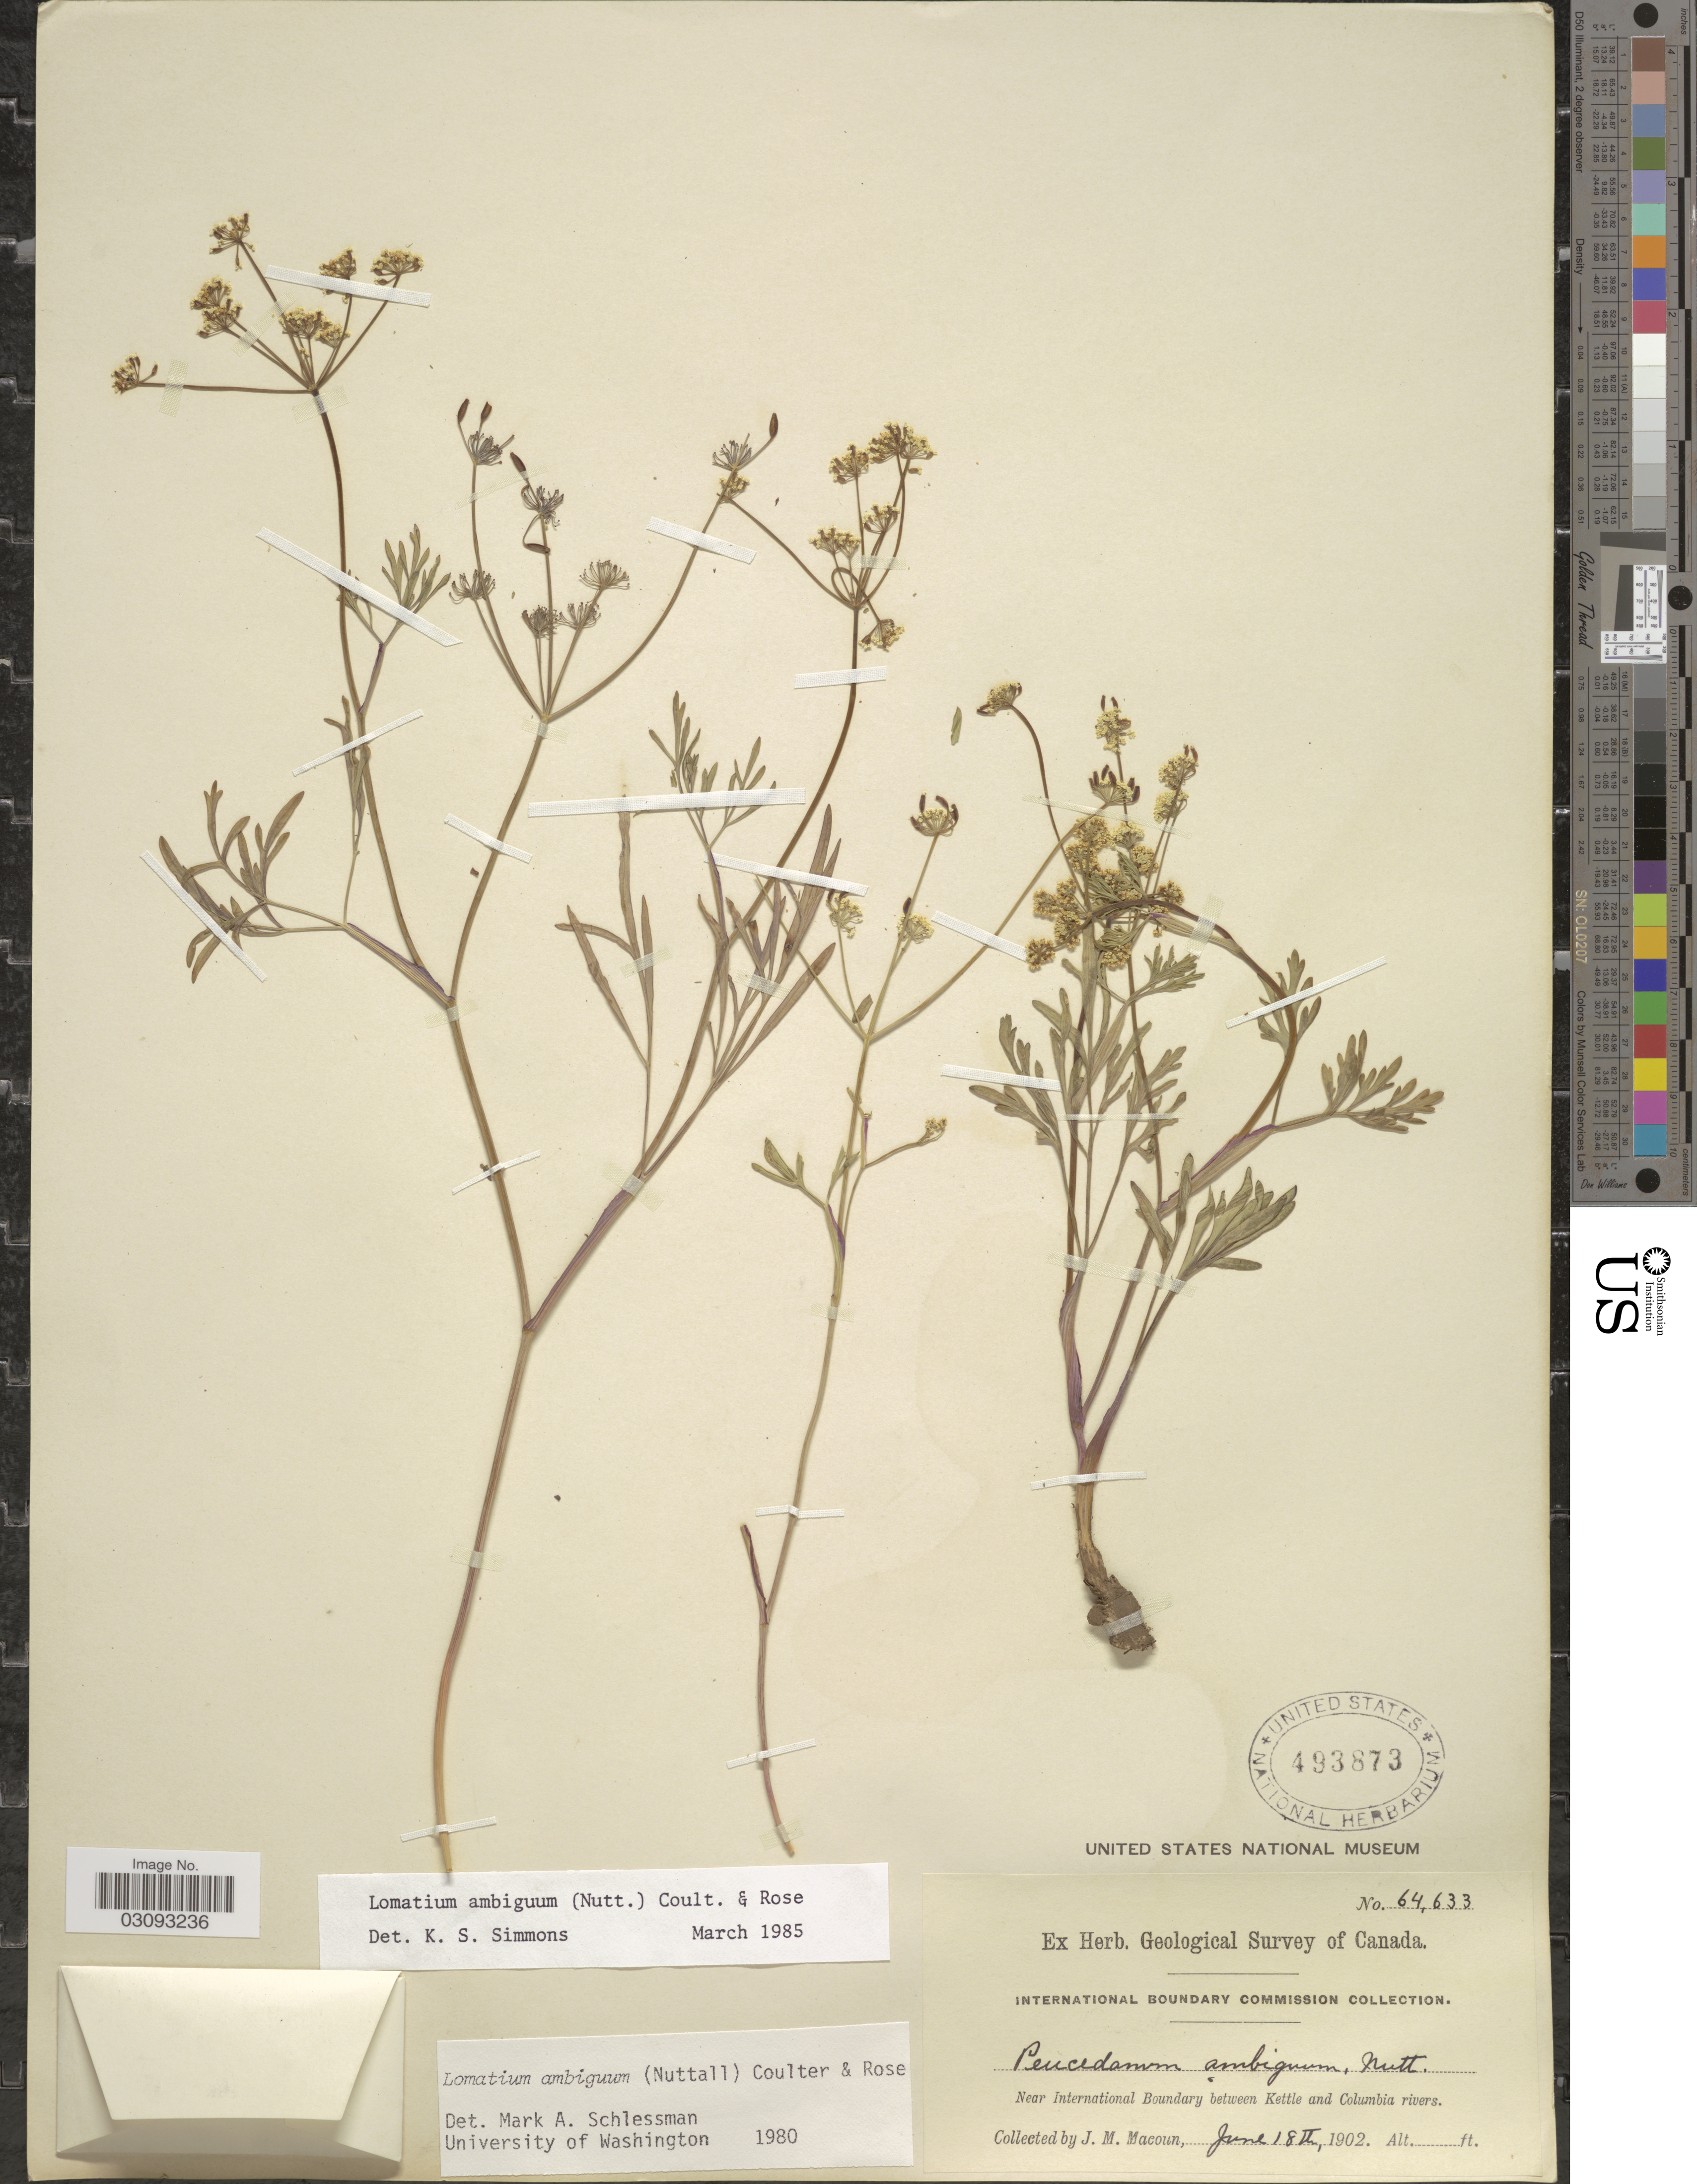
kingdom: Plantae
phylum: Tracheophyta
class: Magnoliopsida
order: Apiales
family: Apiaceae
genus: Lomatium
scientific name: Lomatium ambiguum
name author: (Nutt.) Coult. & Rose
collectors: J. M. Macoun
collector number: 64633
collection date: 1902-06-18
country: Canada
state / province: British Columbia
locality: Near International Boundary between Kettle and Columbia rivers.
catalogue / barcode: US 493873